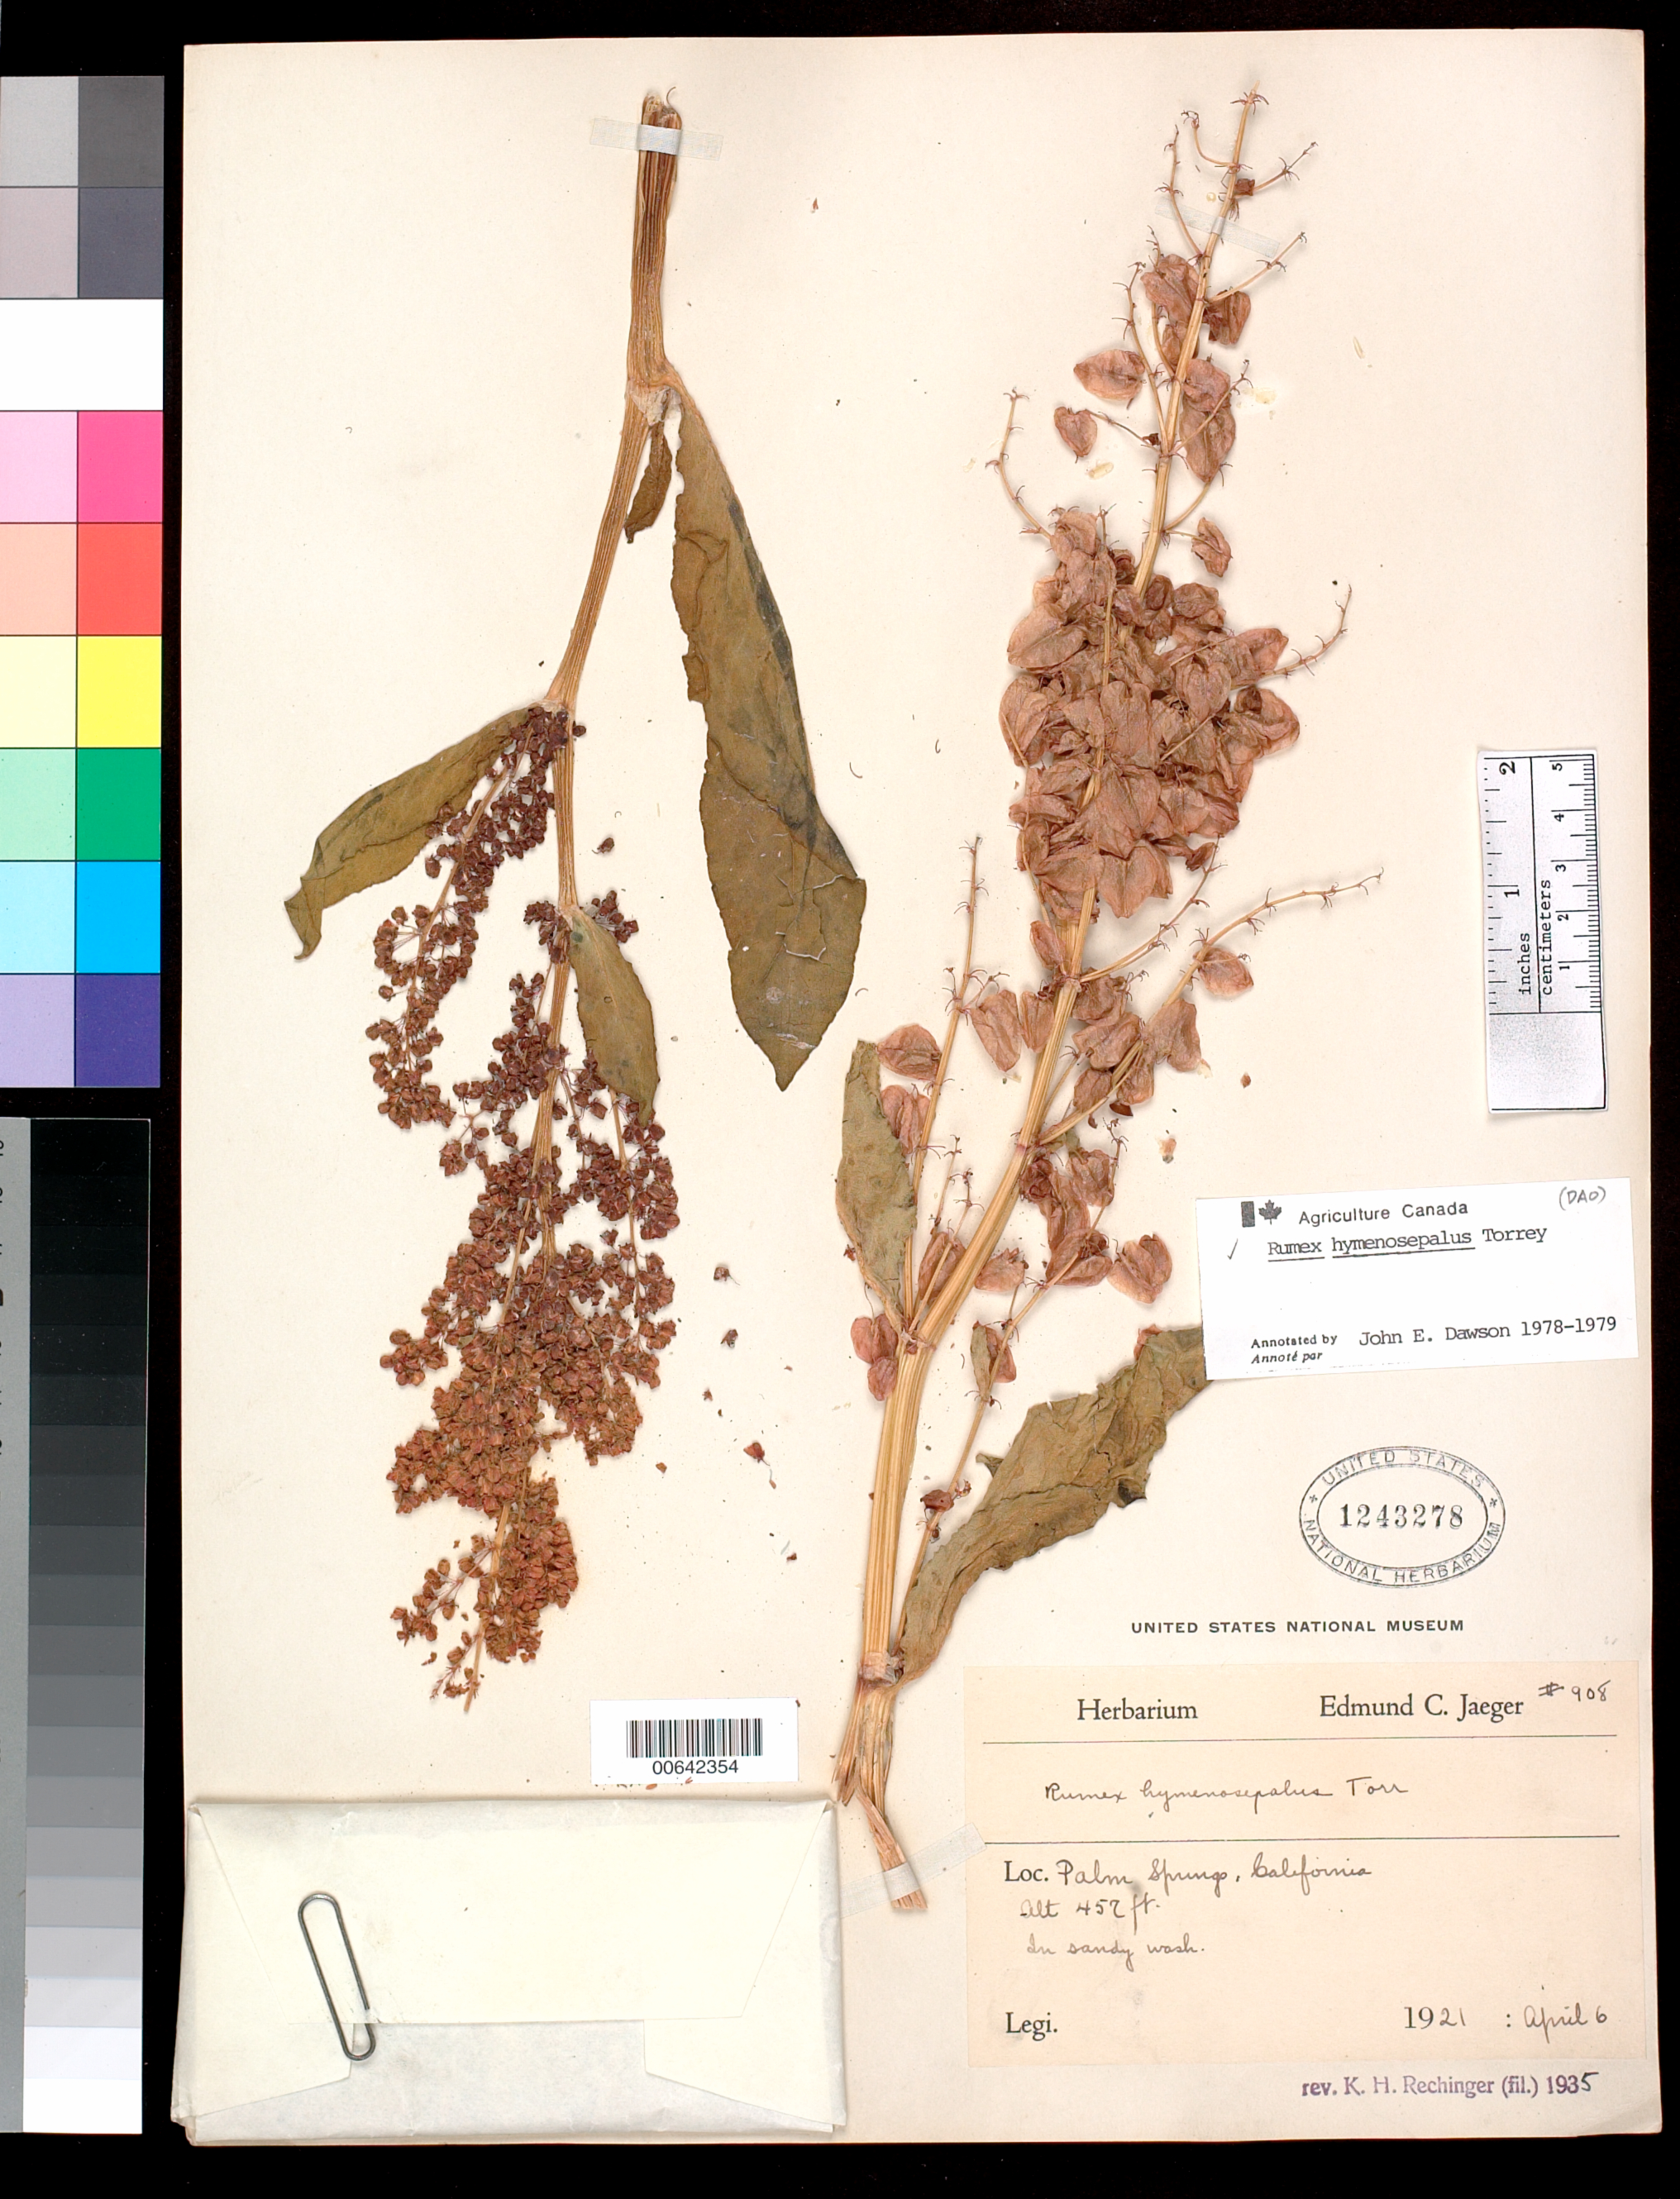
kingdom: Plantae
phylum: Tracheophyta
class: Magnoliopsida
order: Caryophyllales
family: Polygonaceae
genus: Rumex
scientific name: Rumex hymenosepalus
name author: Torr.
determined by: Dawson, J. E.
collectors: E. Jaeger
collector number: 908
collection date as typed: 06 Apr 1921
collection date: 1921-04-06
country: United States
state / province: California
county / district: Riverside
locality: Palm Springs.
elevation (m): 139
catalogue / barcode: US 1243278